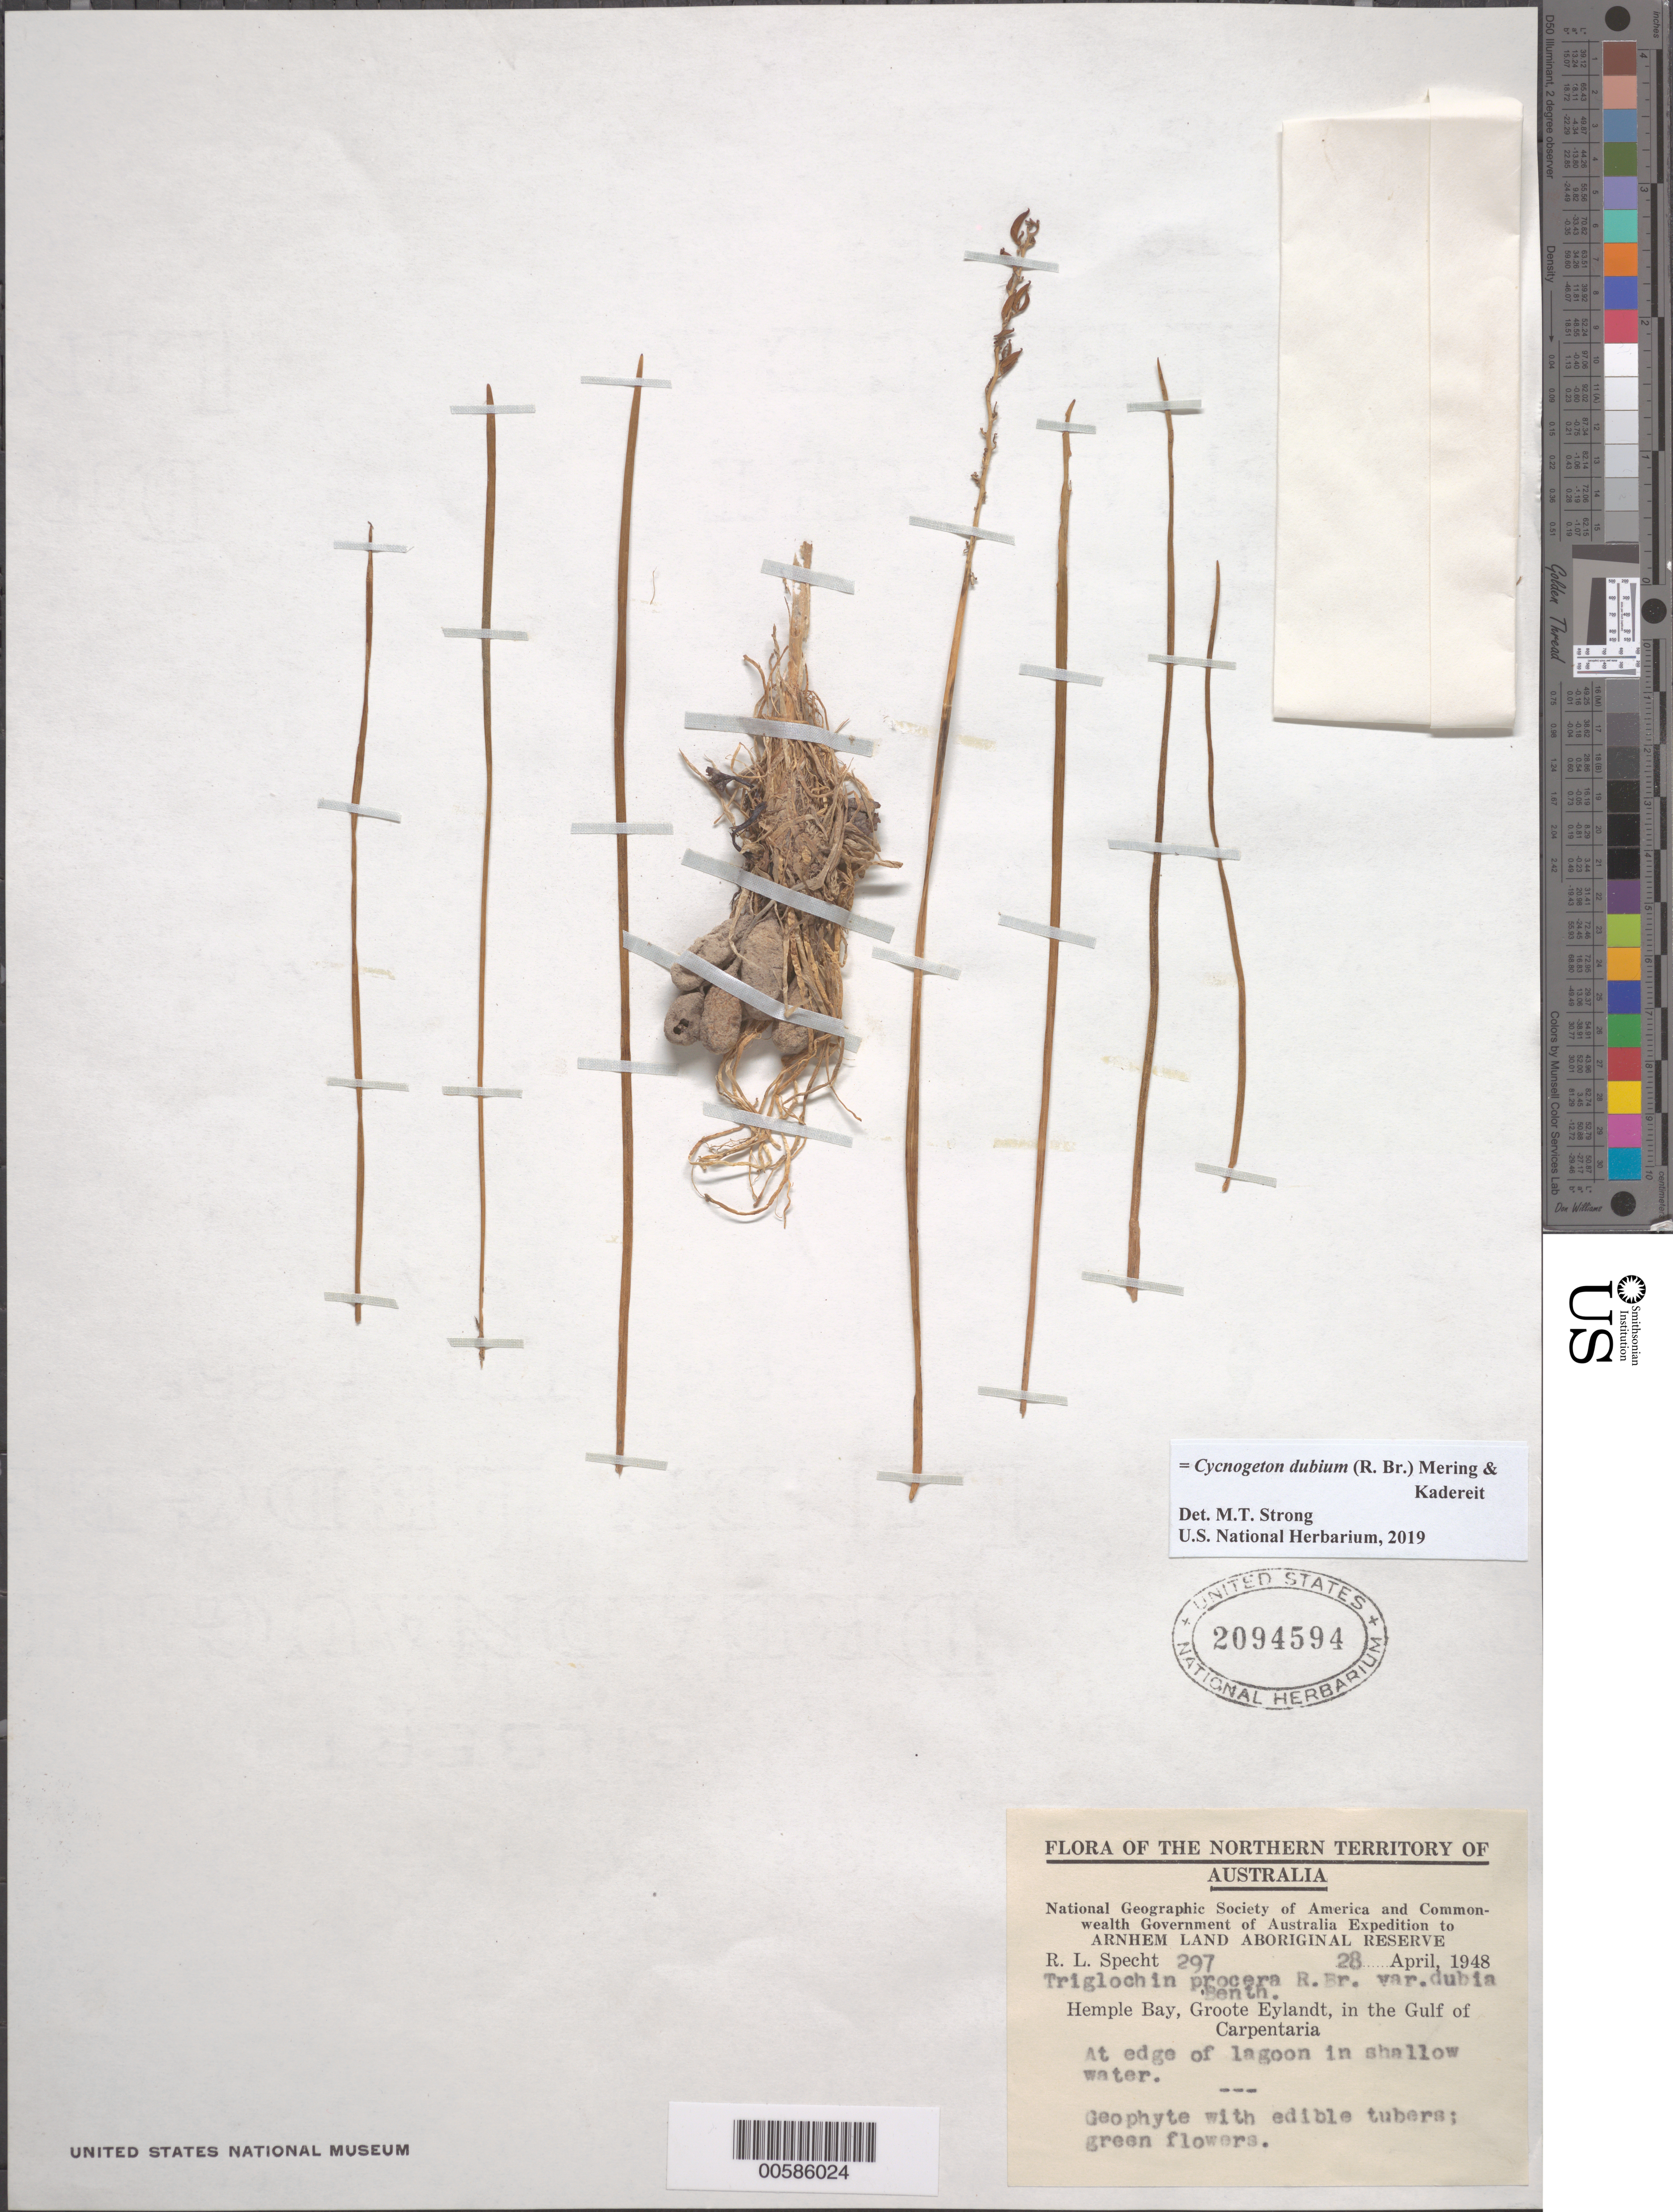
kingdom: Plantae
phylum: Tracheophyta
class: Liliopsida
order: Alismatales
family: Juncaginaceae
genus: Cycnogeton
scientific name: Cycnogeton dubium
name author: (R. Br.) Mering & Kadereit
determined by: Strong, Mark T., (BOT), Smithsonian Institution - National Museum of Natural History (UNITED STATES)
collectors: R. L. Specht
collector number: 297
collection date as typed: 28 Apr 1948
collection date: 1948-04-28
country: Australia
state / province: Northern Territory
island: Groote Eylandt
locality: Hemple Bay, Groote Eylandt, Gulf of Carpentaria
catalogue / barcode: US 2094594